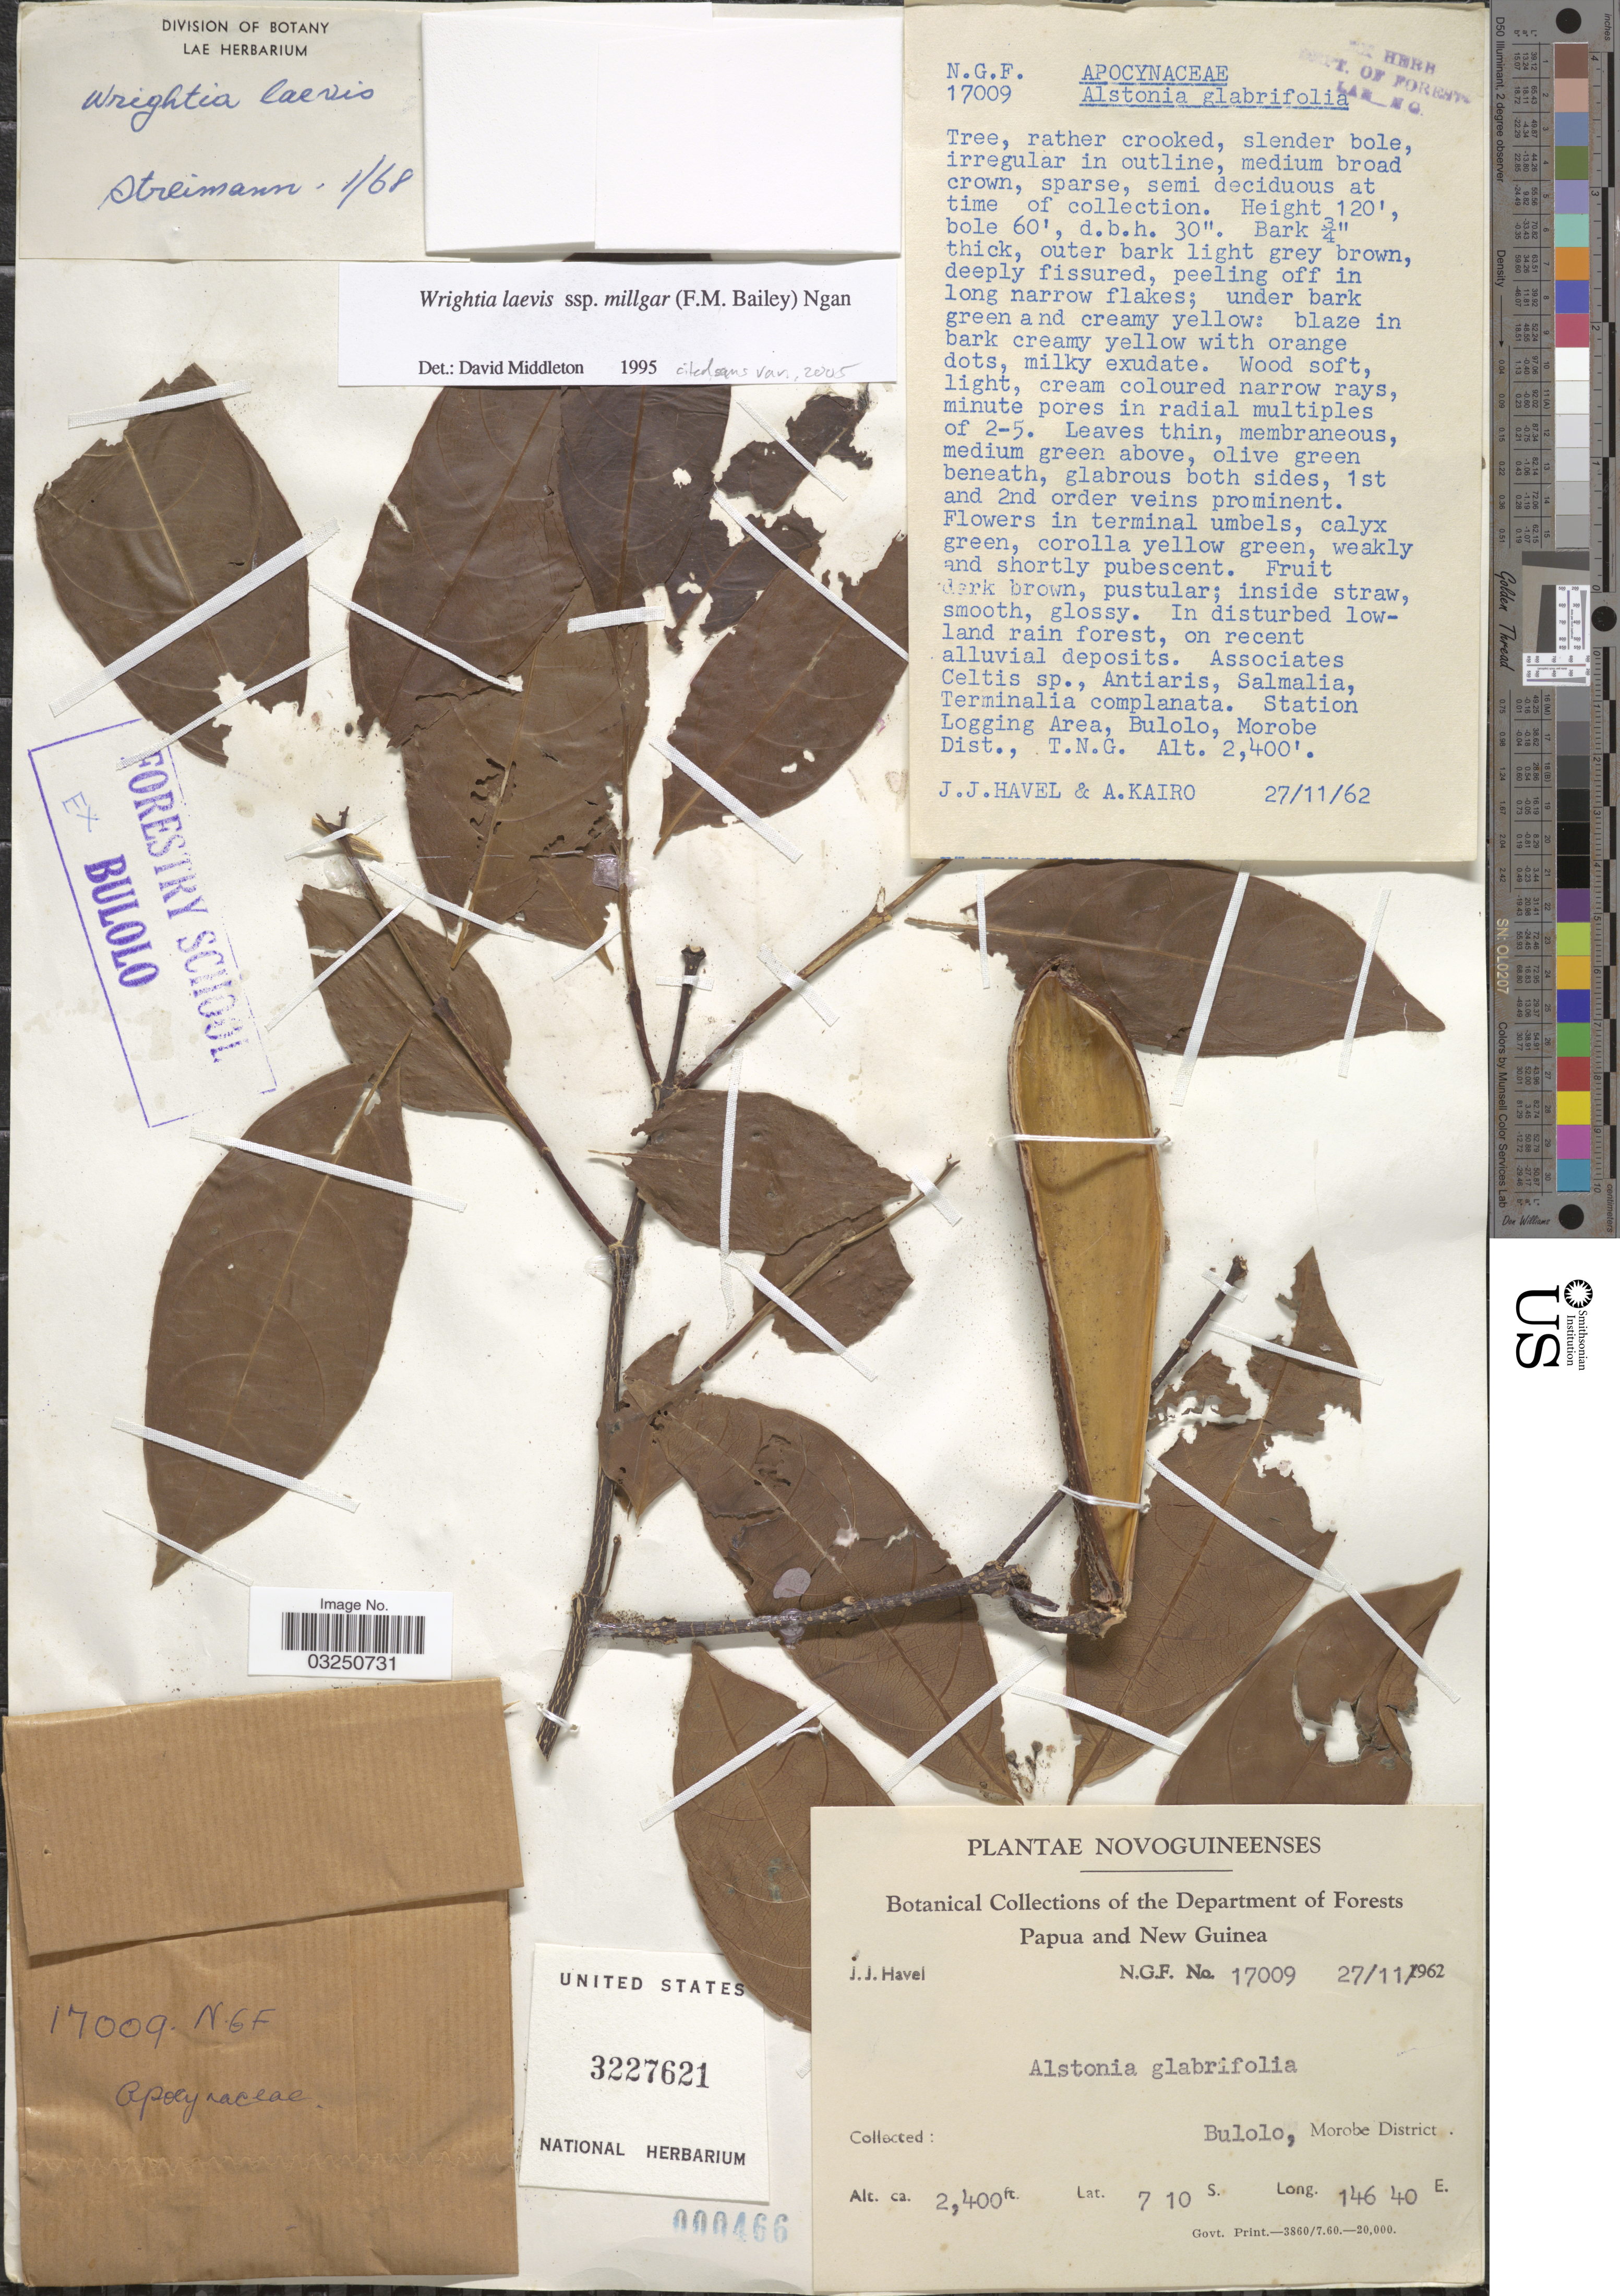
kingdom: Plantae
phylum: Tracheophyta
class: Magnoliopsida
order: Gentianales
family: Apocynaceae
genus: Wrightia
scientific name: Wrightia laevis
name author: Hook. f.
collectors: J. Havel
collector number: N.G.F. 17009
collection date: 1962-11-27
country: Papua New Guinea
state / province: Morobe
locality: Papua and New Guinea. Bulolo, Morobe District.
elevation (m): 732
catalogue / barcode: US 3227621